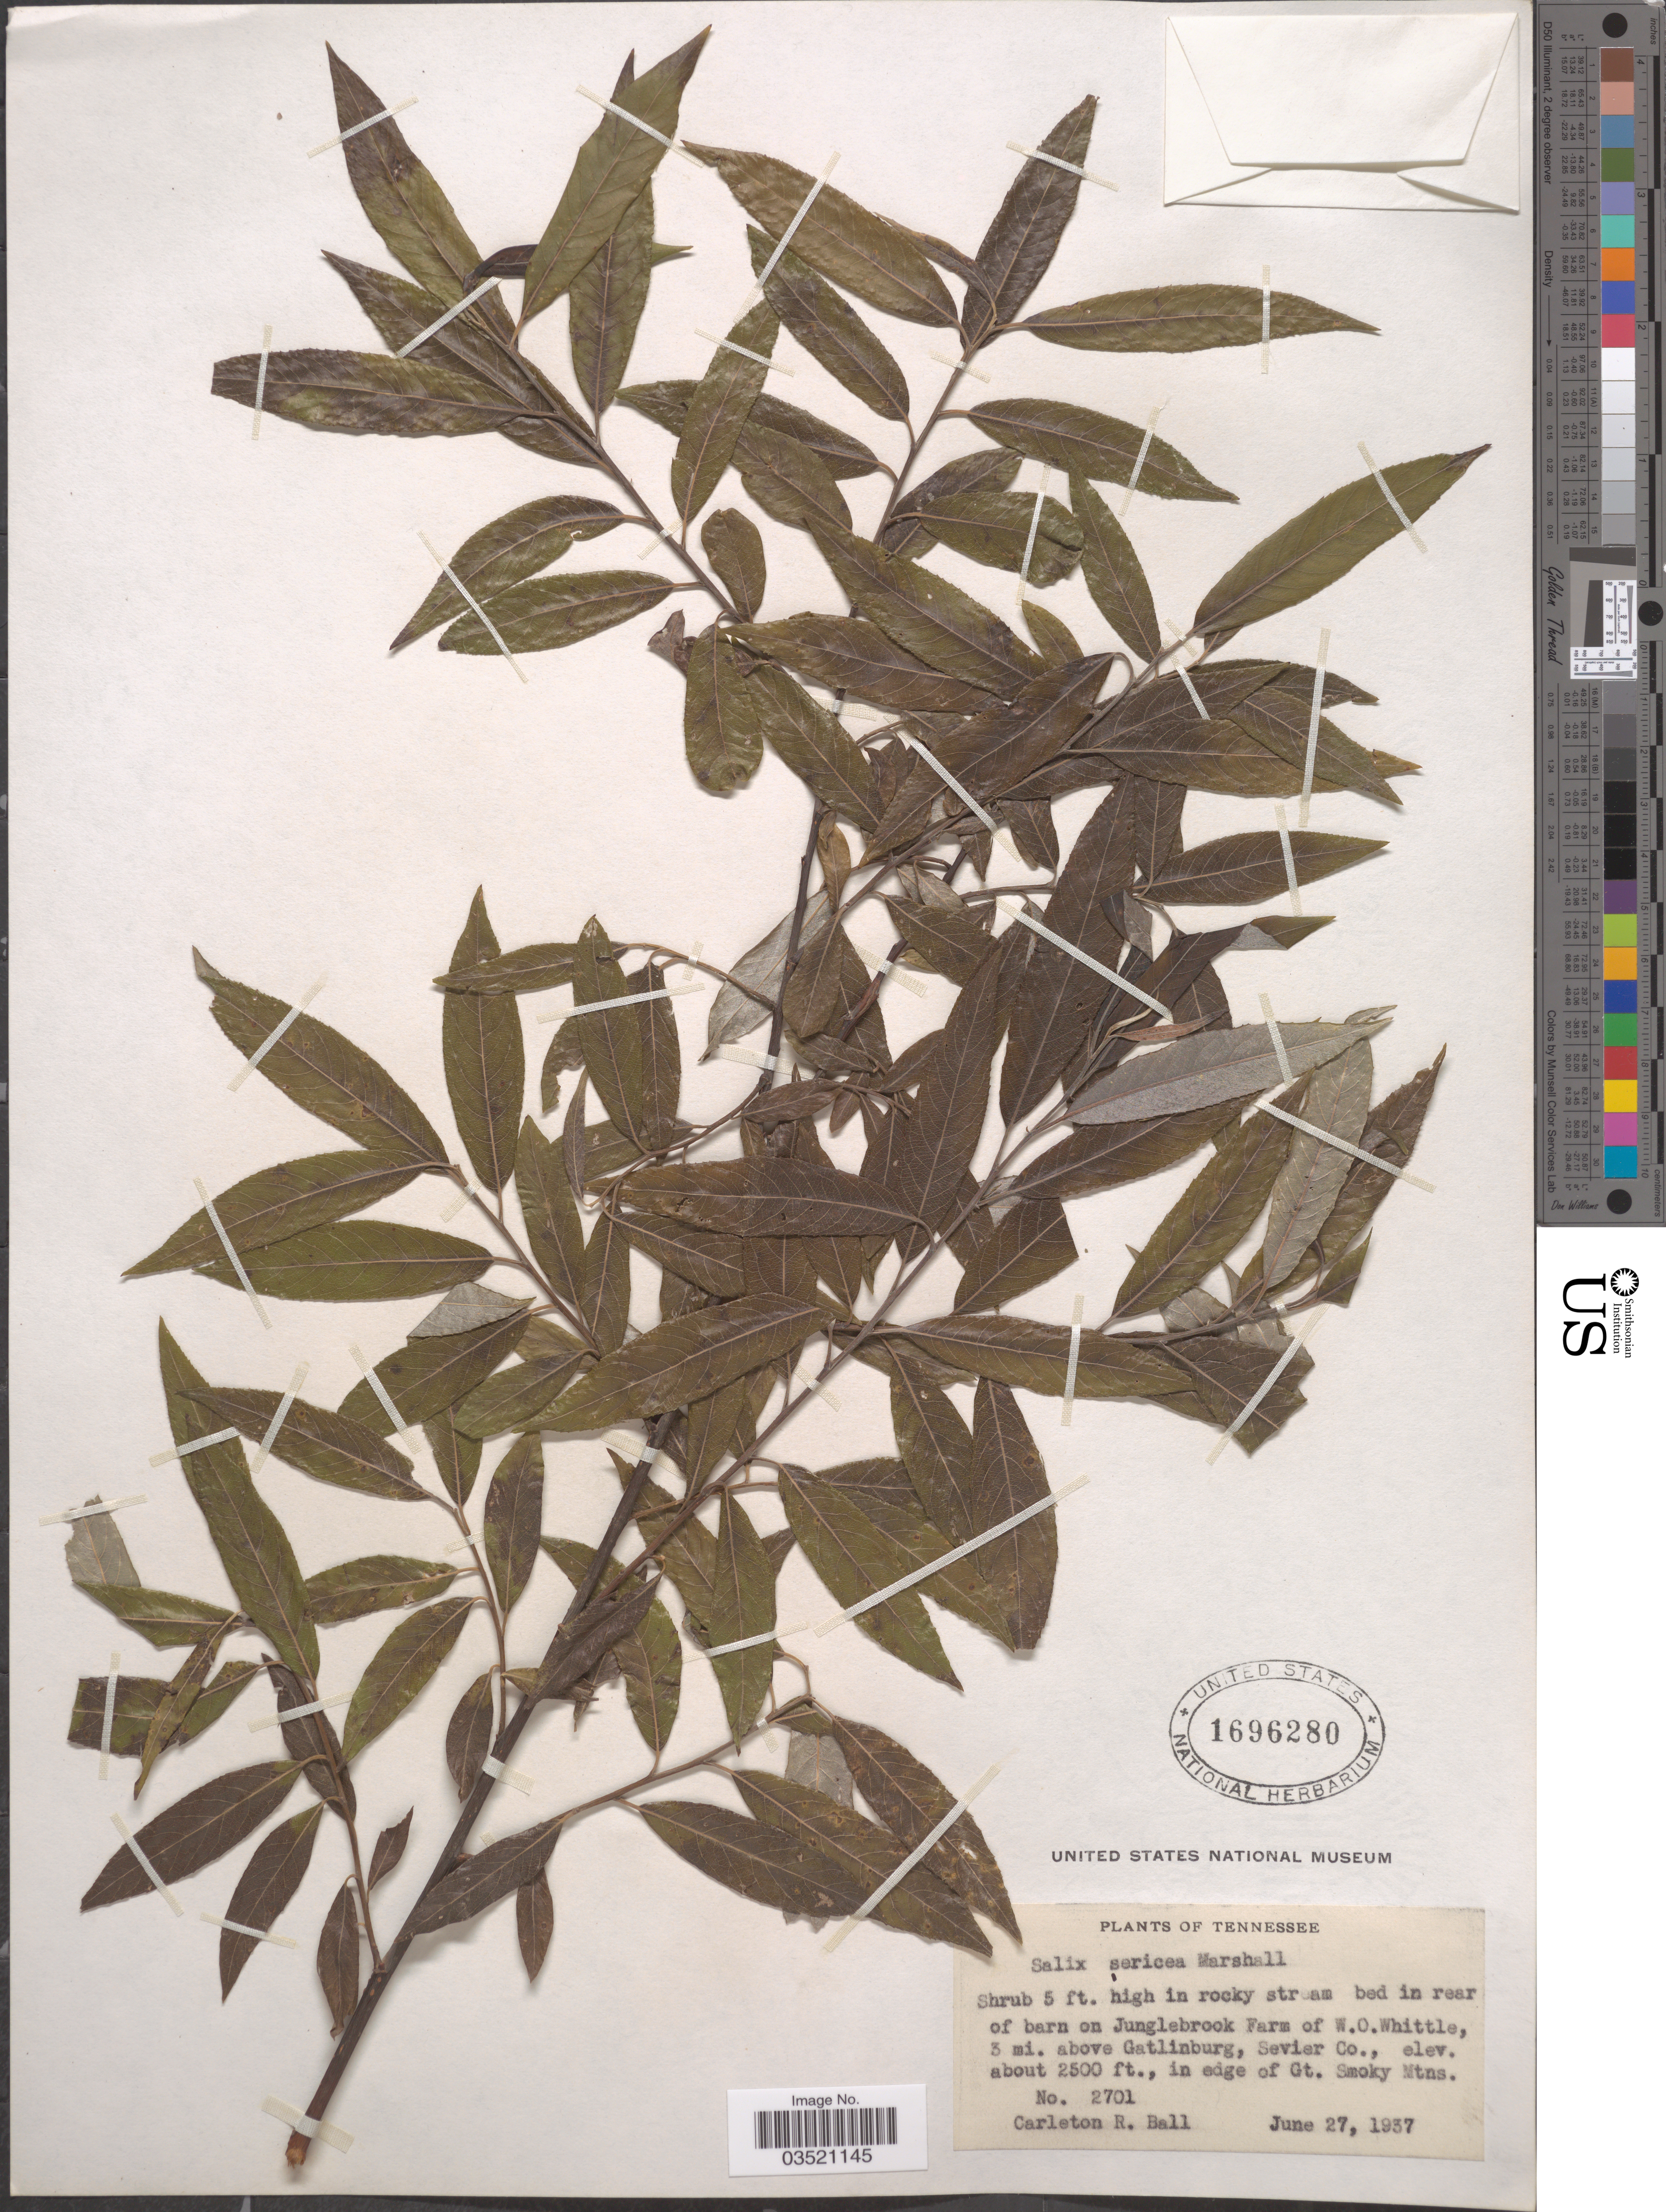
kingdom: Plantae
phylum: Tracheophyta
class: Magnoliopsida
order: Malpighiales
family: Salicaceae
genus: Salix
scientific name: Salix sericea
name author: Marshall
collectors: C. R. Ball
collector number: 2701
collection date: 1937-06-27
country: United States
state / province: Tennessee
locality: Bed in rear of barn on Junglebrook Farm of W.O. Whittle, 3 mi. above Gatlinburg, Sevier Co., in edge of Gt. Smoky Mtns.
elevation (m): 762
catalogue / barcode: US 1696280